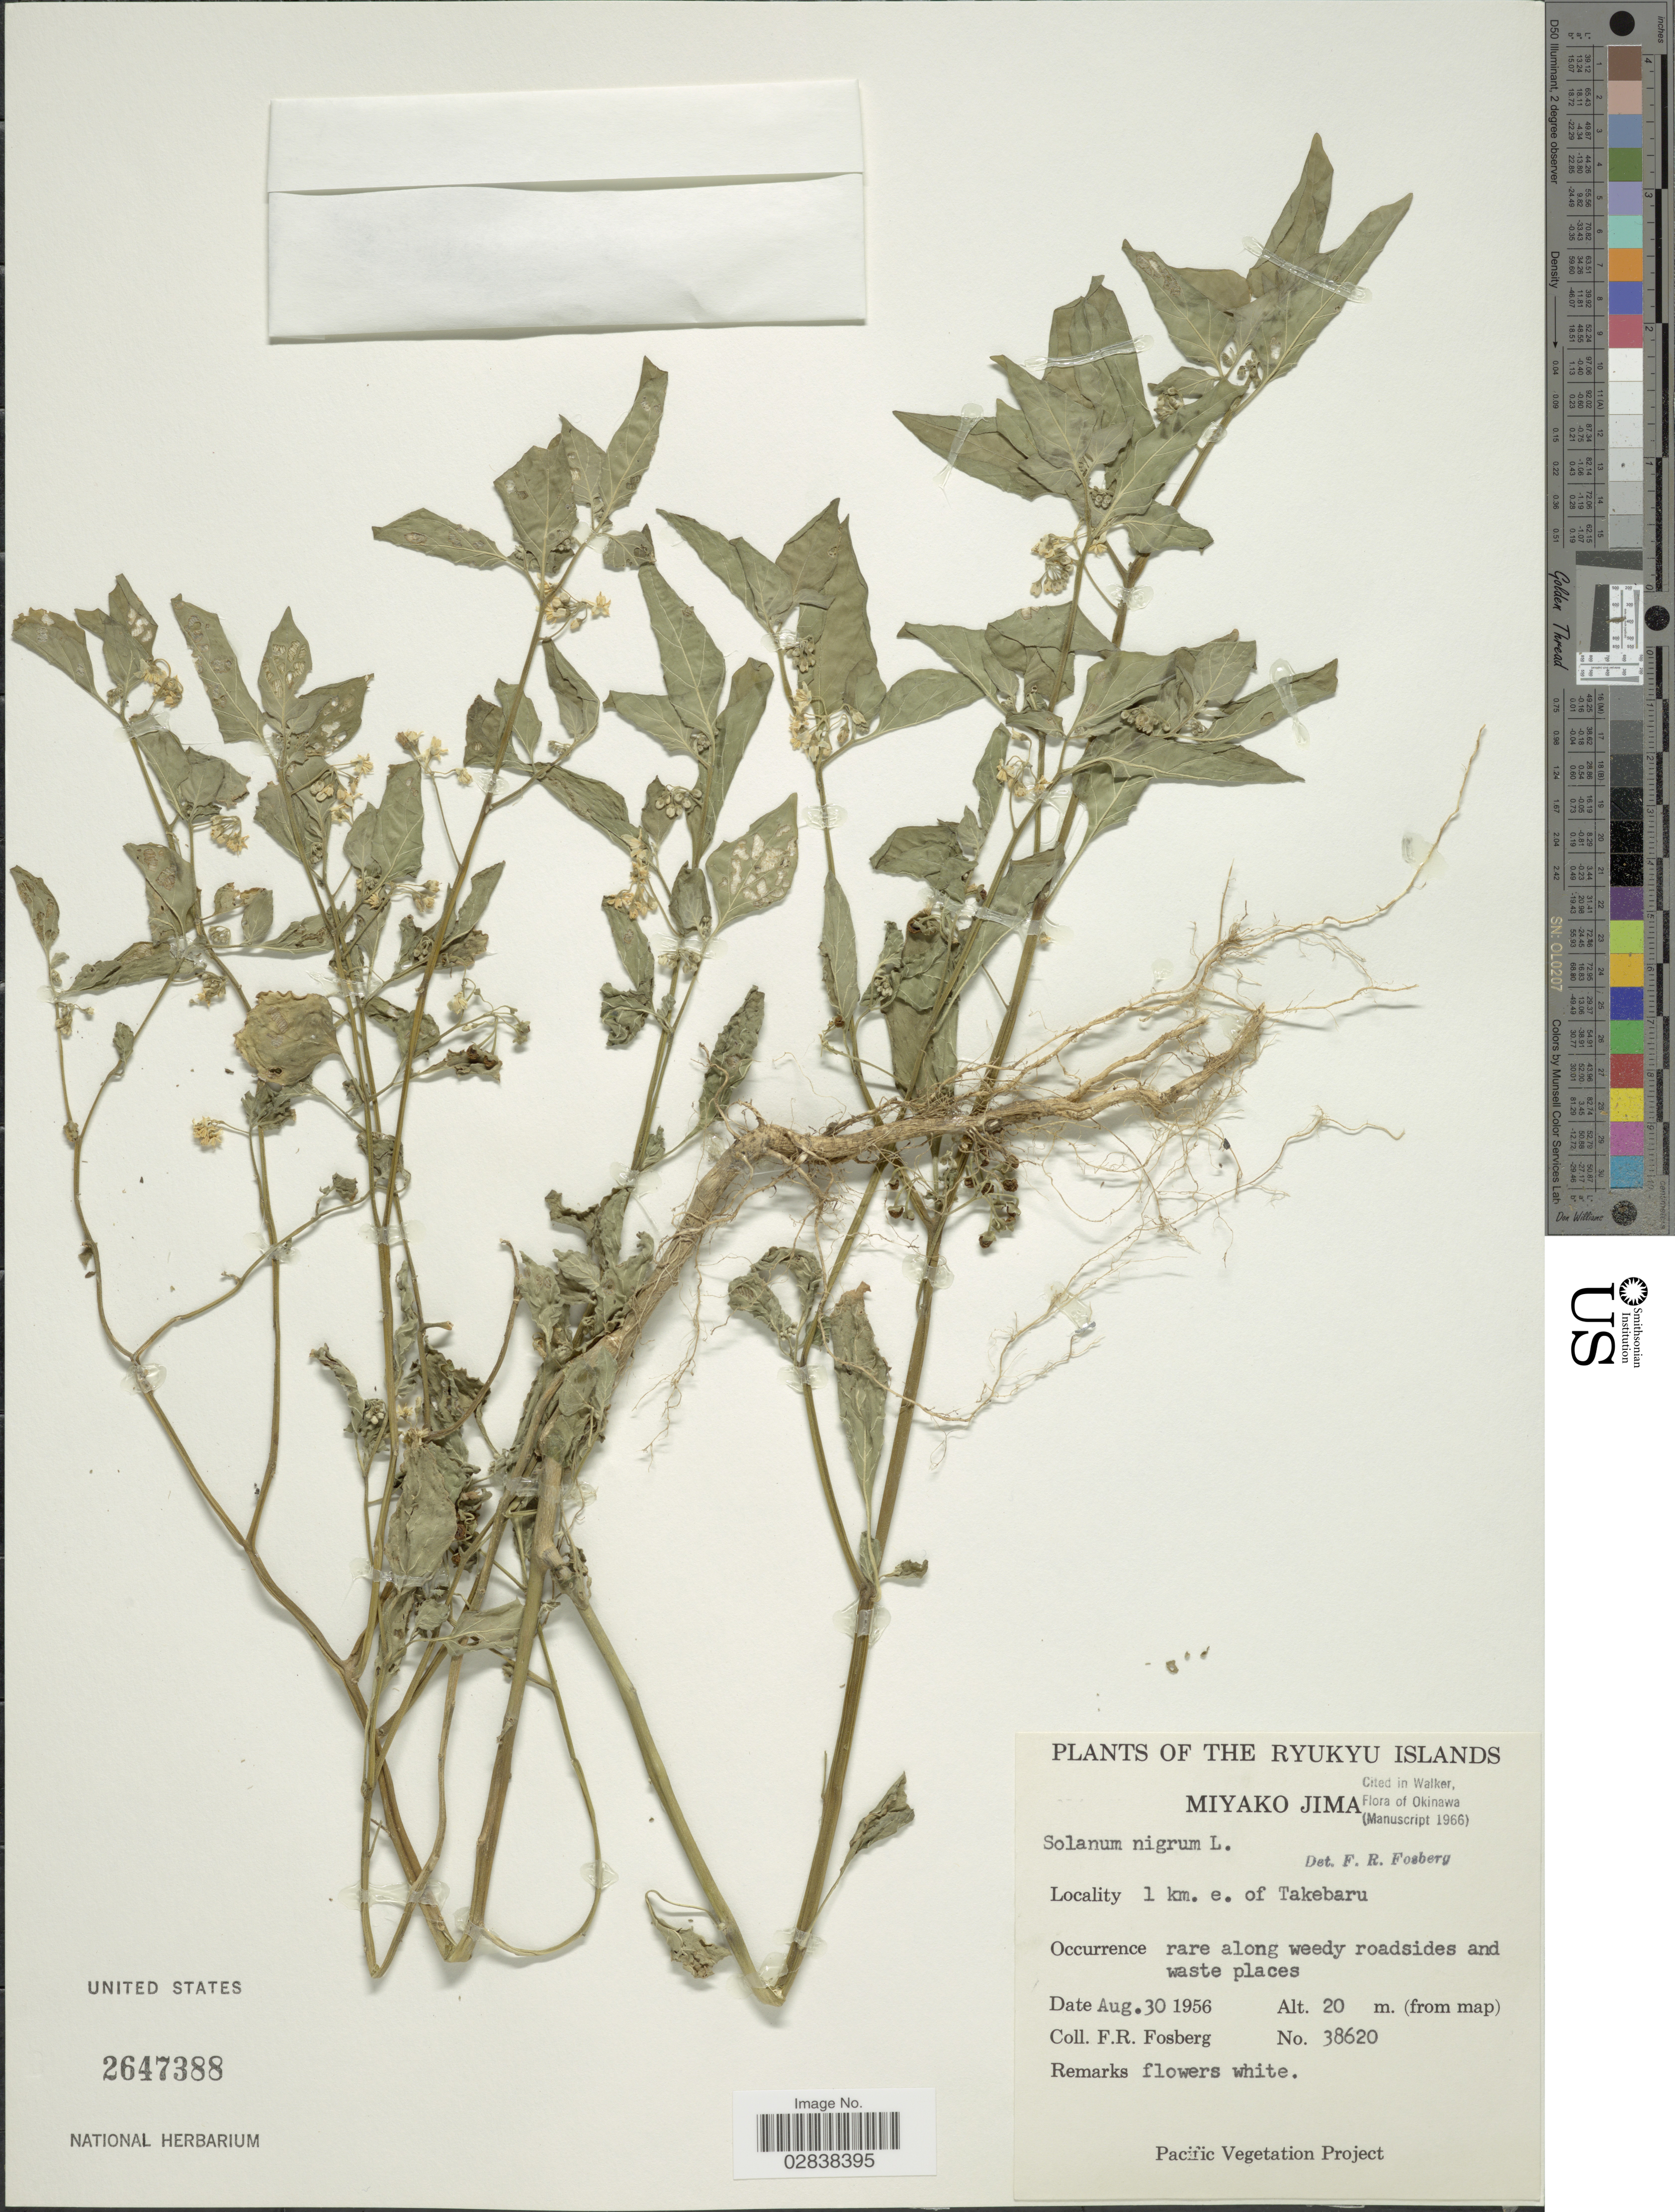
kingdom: Plantae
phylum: Tracheophyta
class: Magnoliopsida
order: Solanales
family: Solanaceae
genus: Solanum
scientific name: Solanum nigrum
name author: L.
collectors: F. R. Fosberg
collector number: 38620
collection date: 1956-08-30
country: Japan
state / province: Okinawa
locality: Ryukyu Islands, Miyako Jima, 1 km. e. of Takebaru.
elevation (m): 20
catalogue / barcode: US 2647388